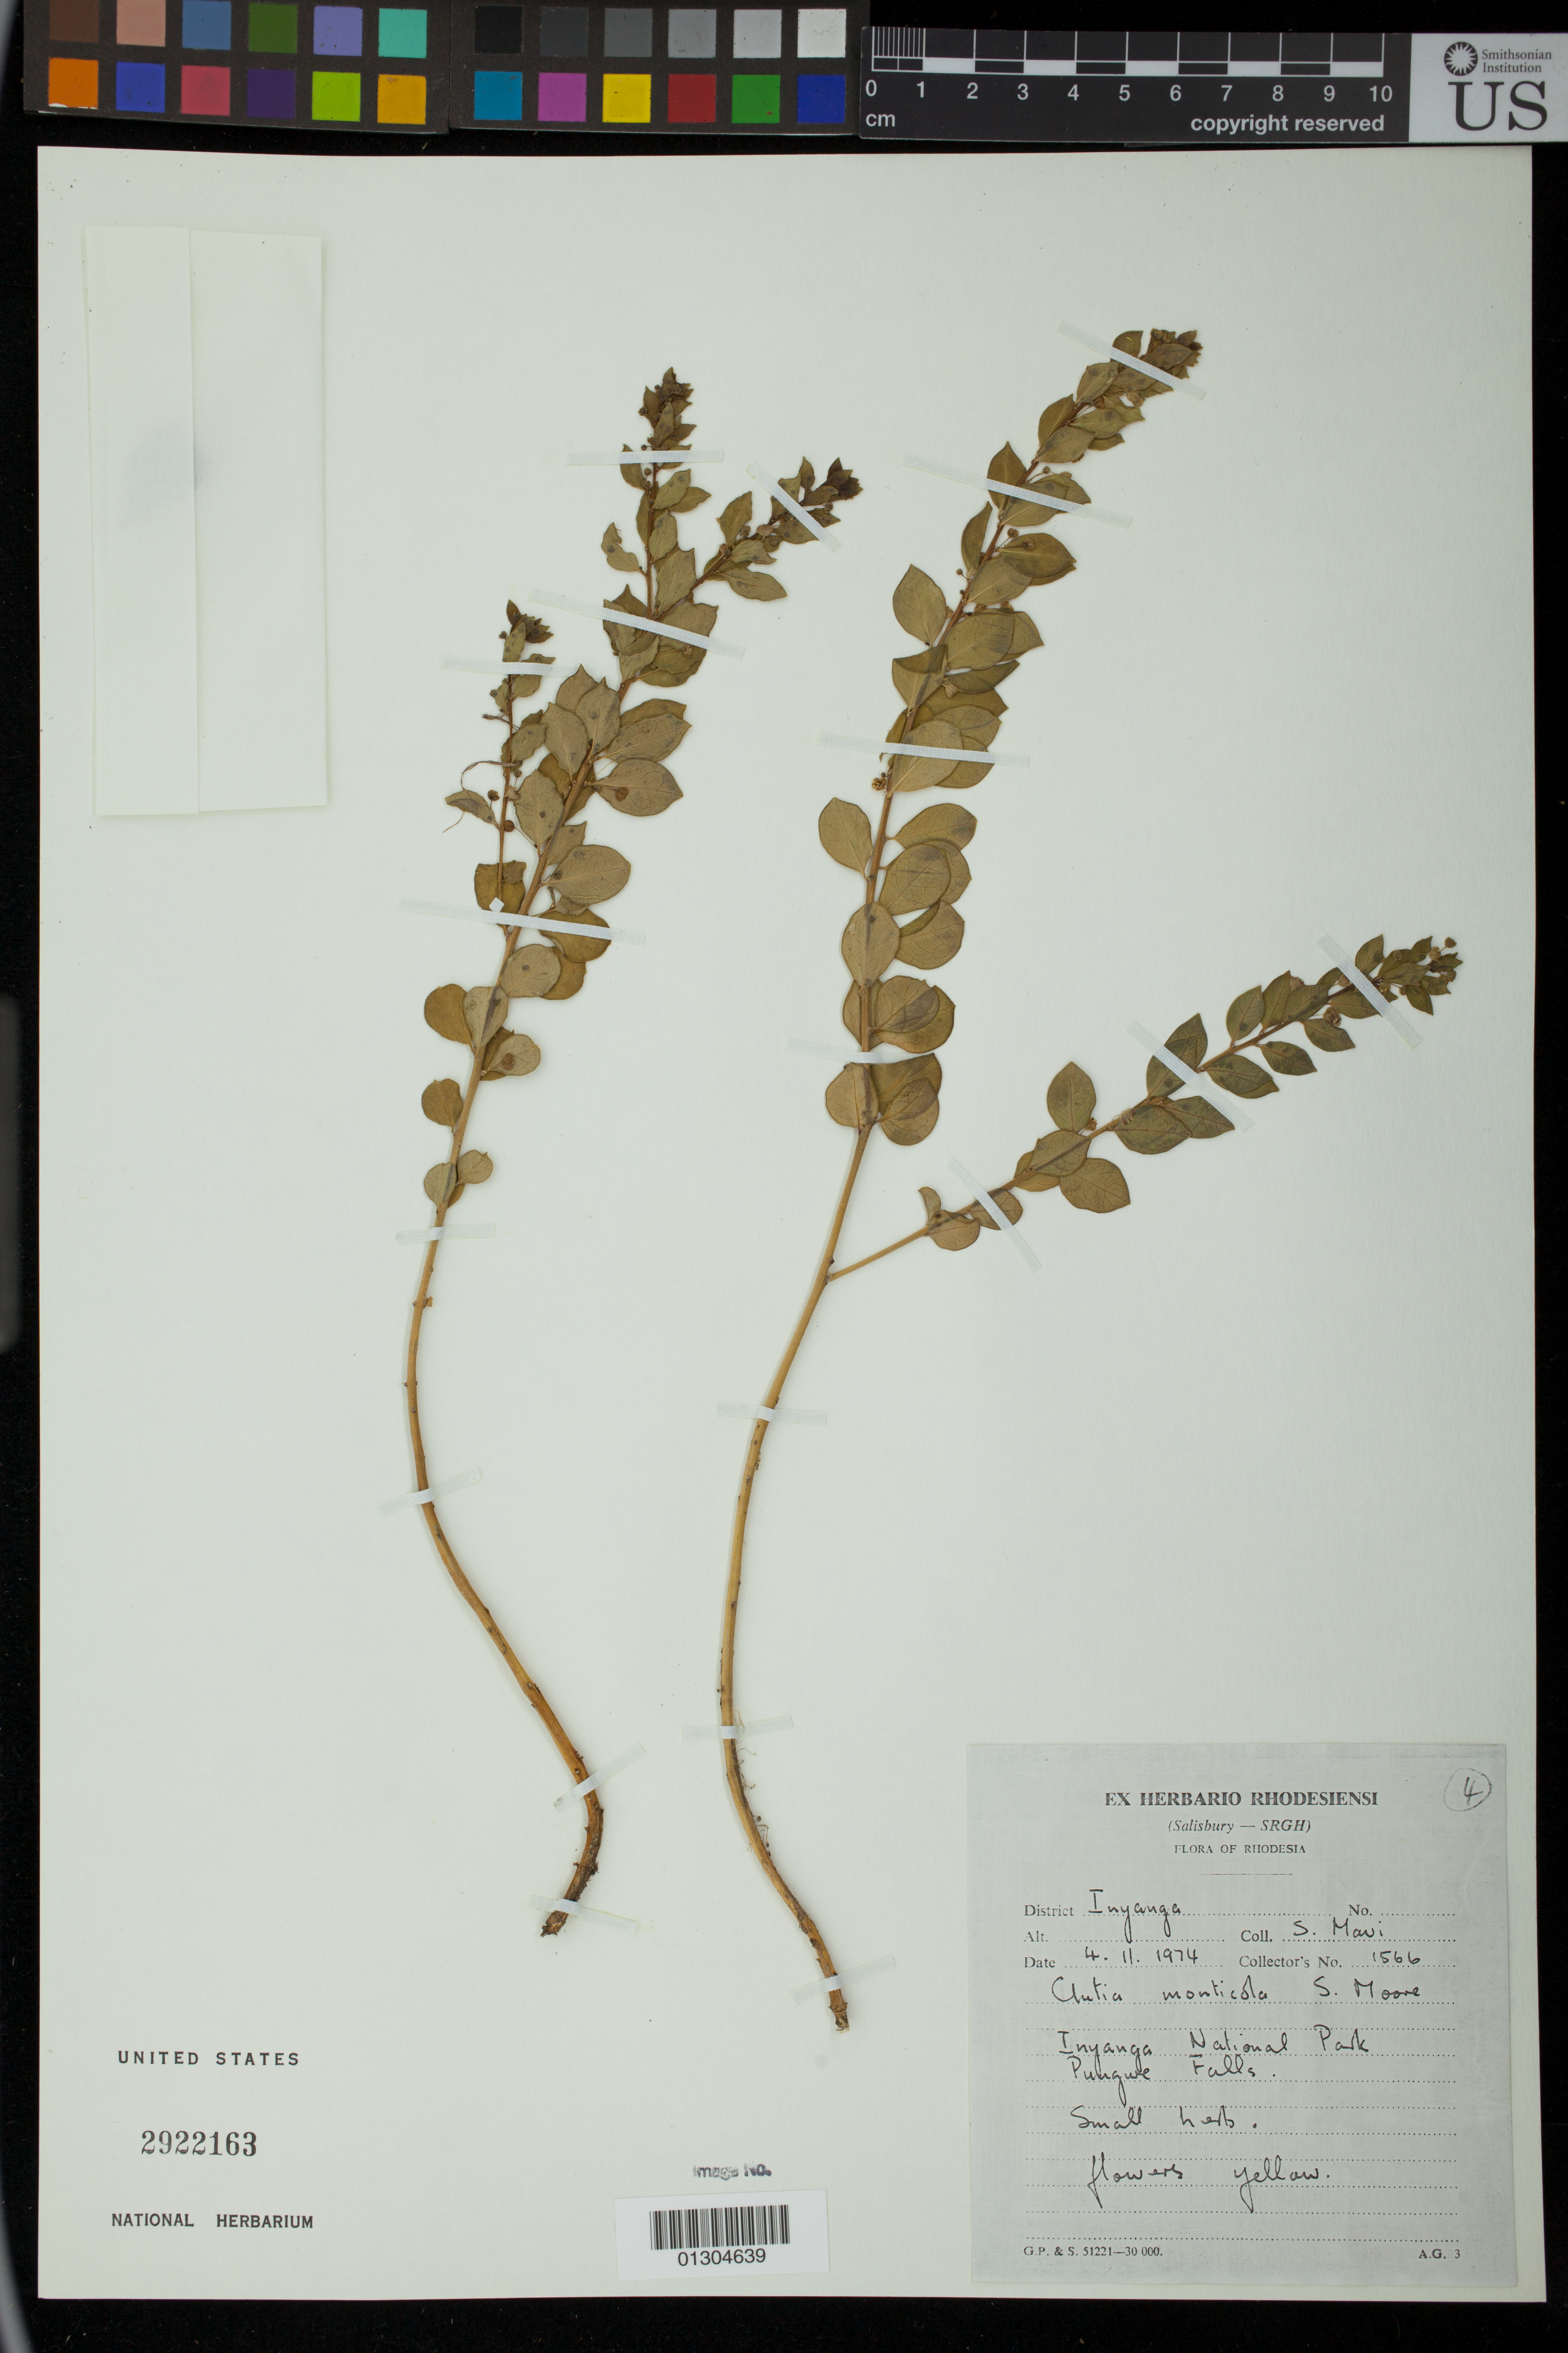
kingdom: Plantae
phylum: Tracheophyta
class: Magnoliopsida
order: Malpighiales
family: Peraceae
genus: Clutia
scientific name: Clutia monticola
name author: S. Moore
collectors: S. Mavi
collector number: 1566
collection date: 1974-11-04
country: Zimbabwe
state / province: Manicaland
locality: Inyanga National Park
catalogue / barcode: US 2922163